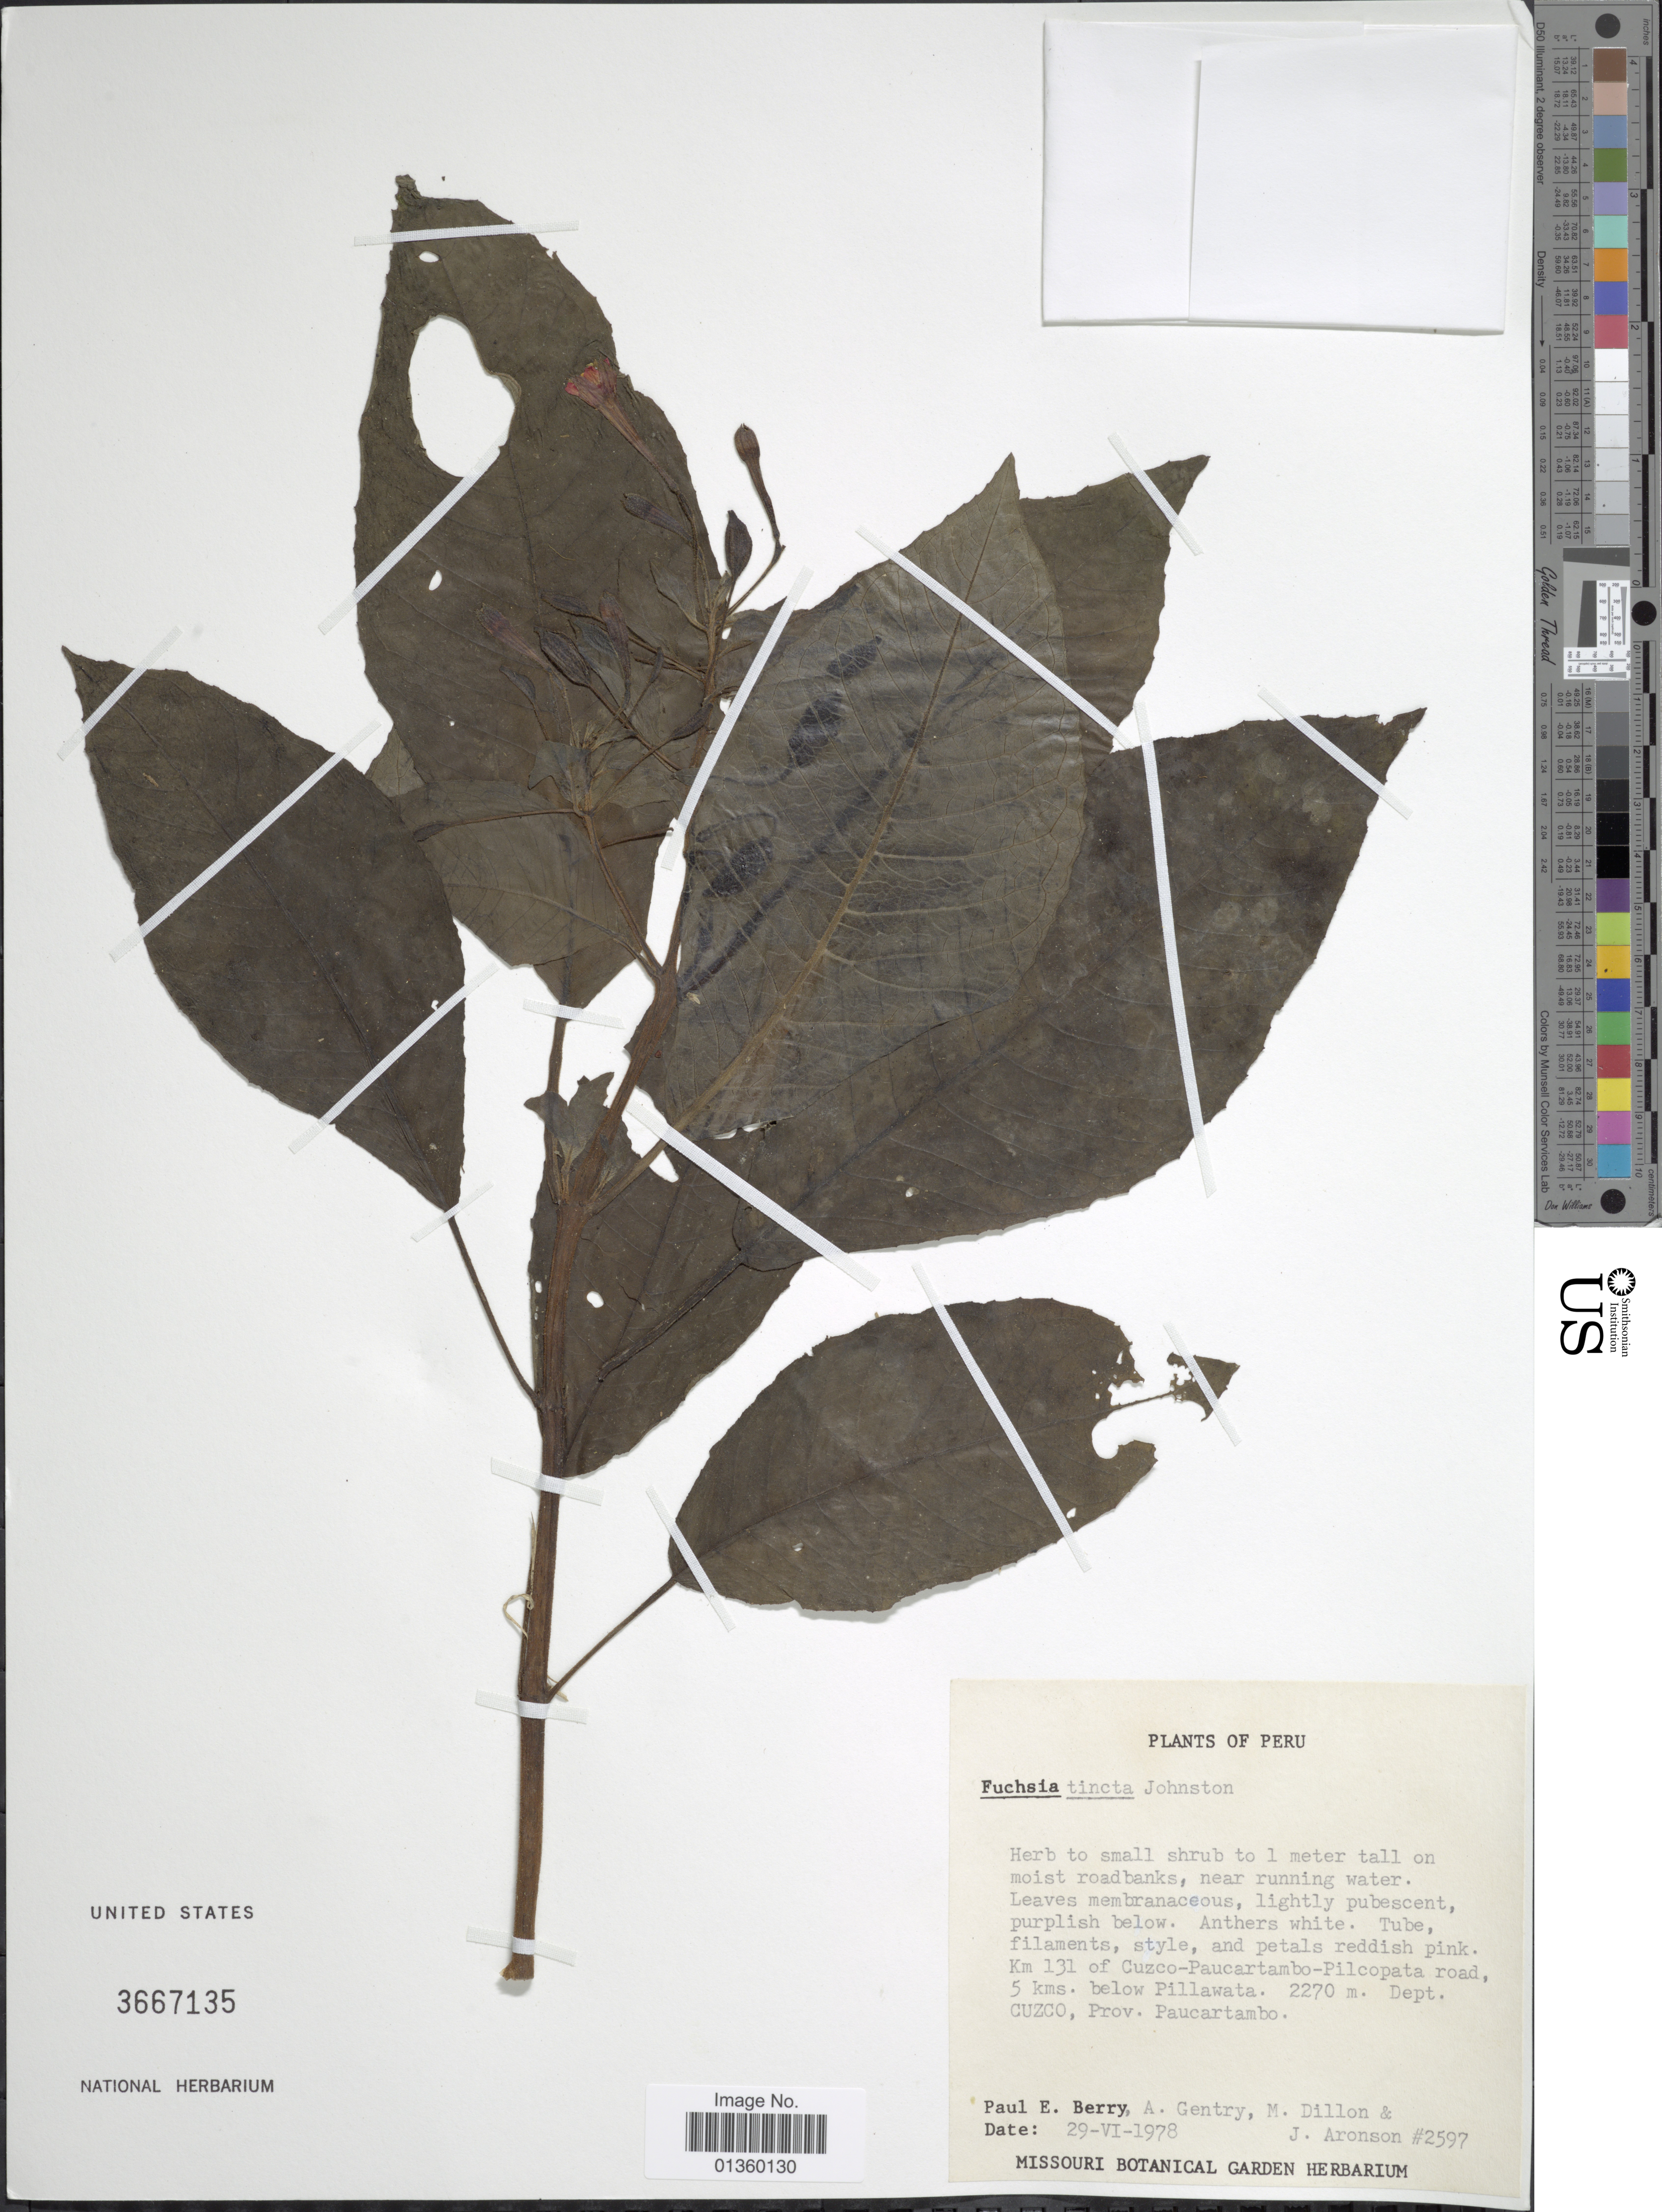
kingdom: Plantae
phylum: Tracheophyta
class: Magnoliopsida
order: Myrtales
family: Onagraceae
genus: Fuchsia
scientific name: Fuchsia tincta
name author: I.M. Johnst.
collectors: P. E. Berry, A. H. Gentry, M. O. Dillon & J. Aronson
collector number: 2597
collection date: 1978-06-29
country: Peru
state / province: Cusco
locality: Km 131 of Cuzco-Paucartambo-Pilcopata road, 5 kms. below Pillawata, Prov. Paucartambo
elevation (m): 2270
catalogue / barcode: US 3667135